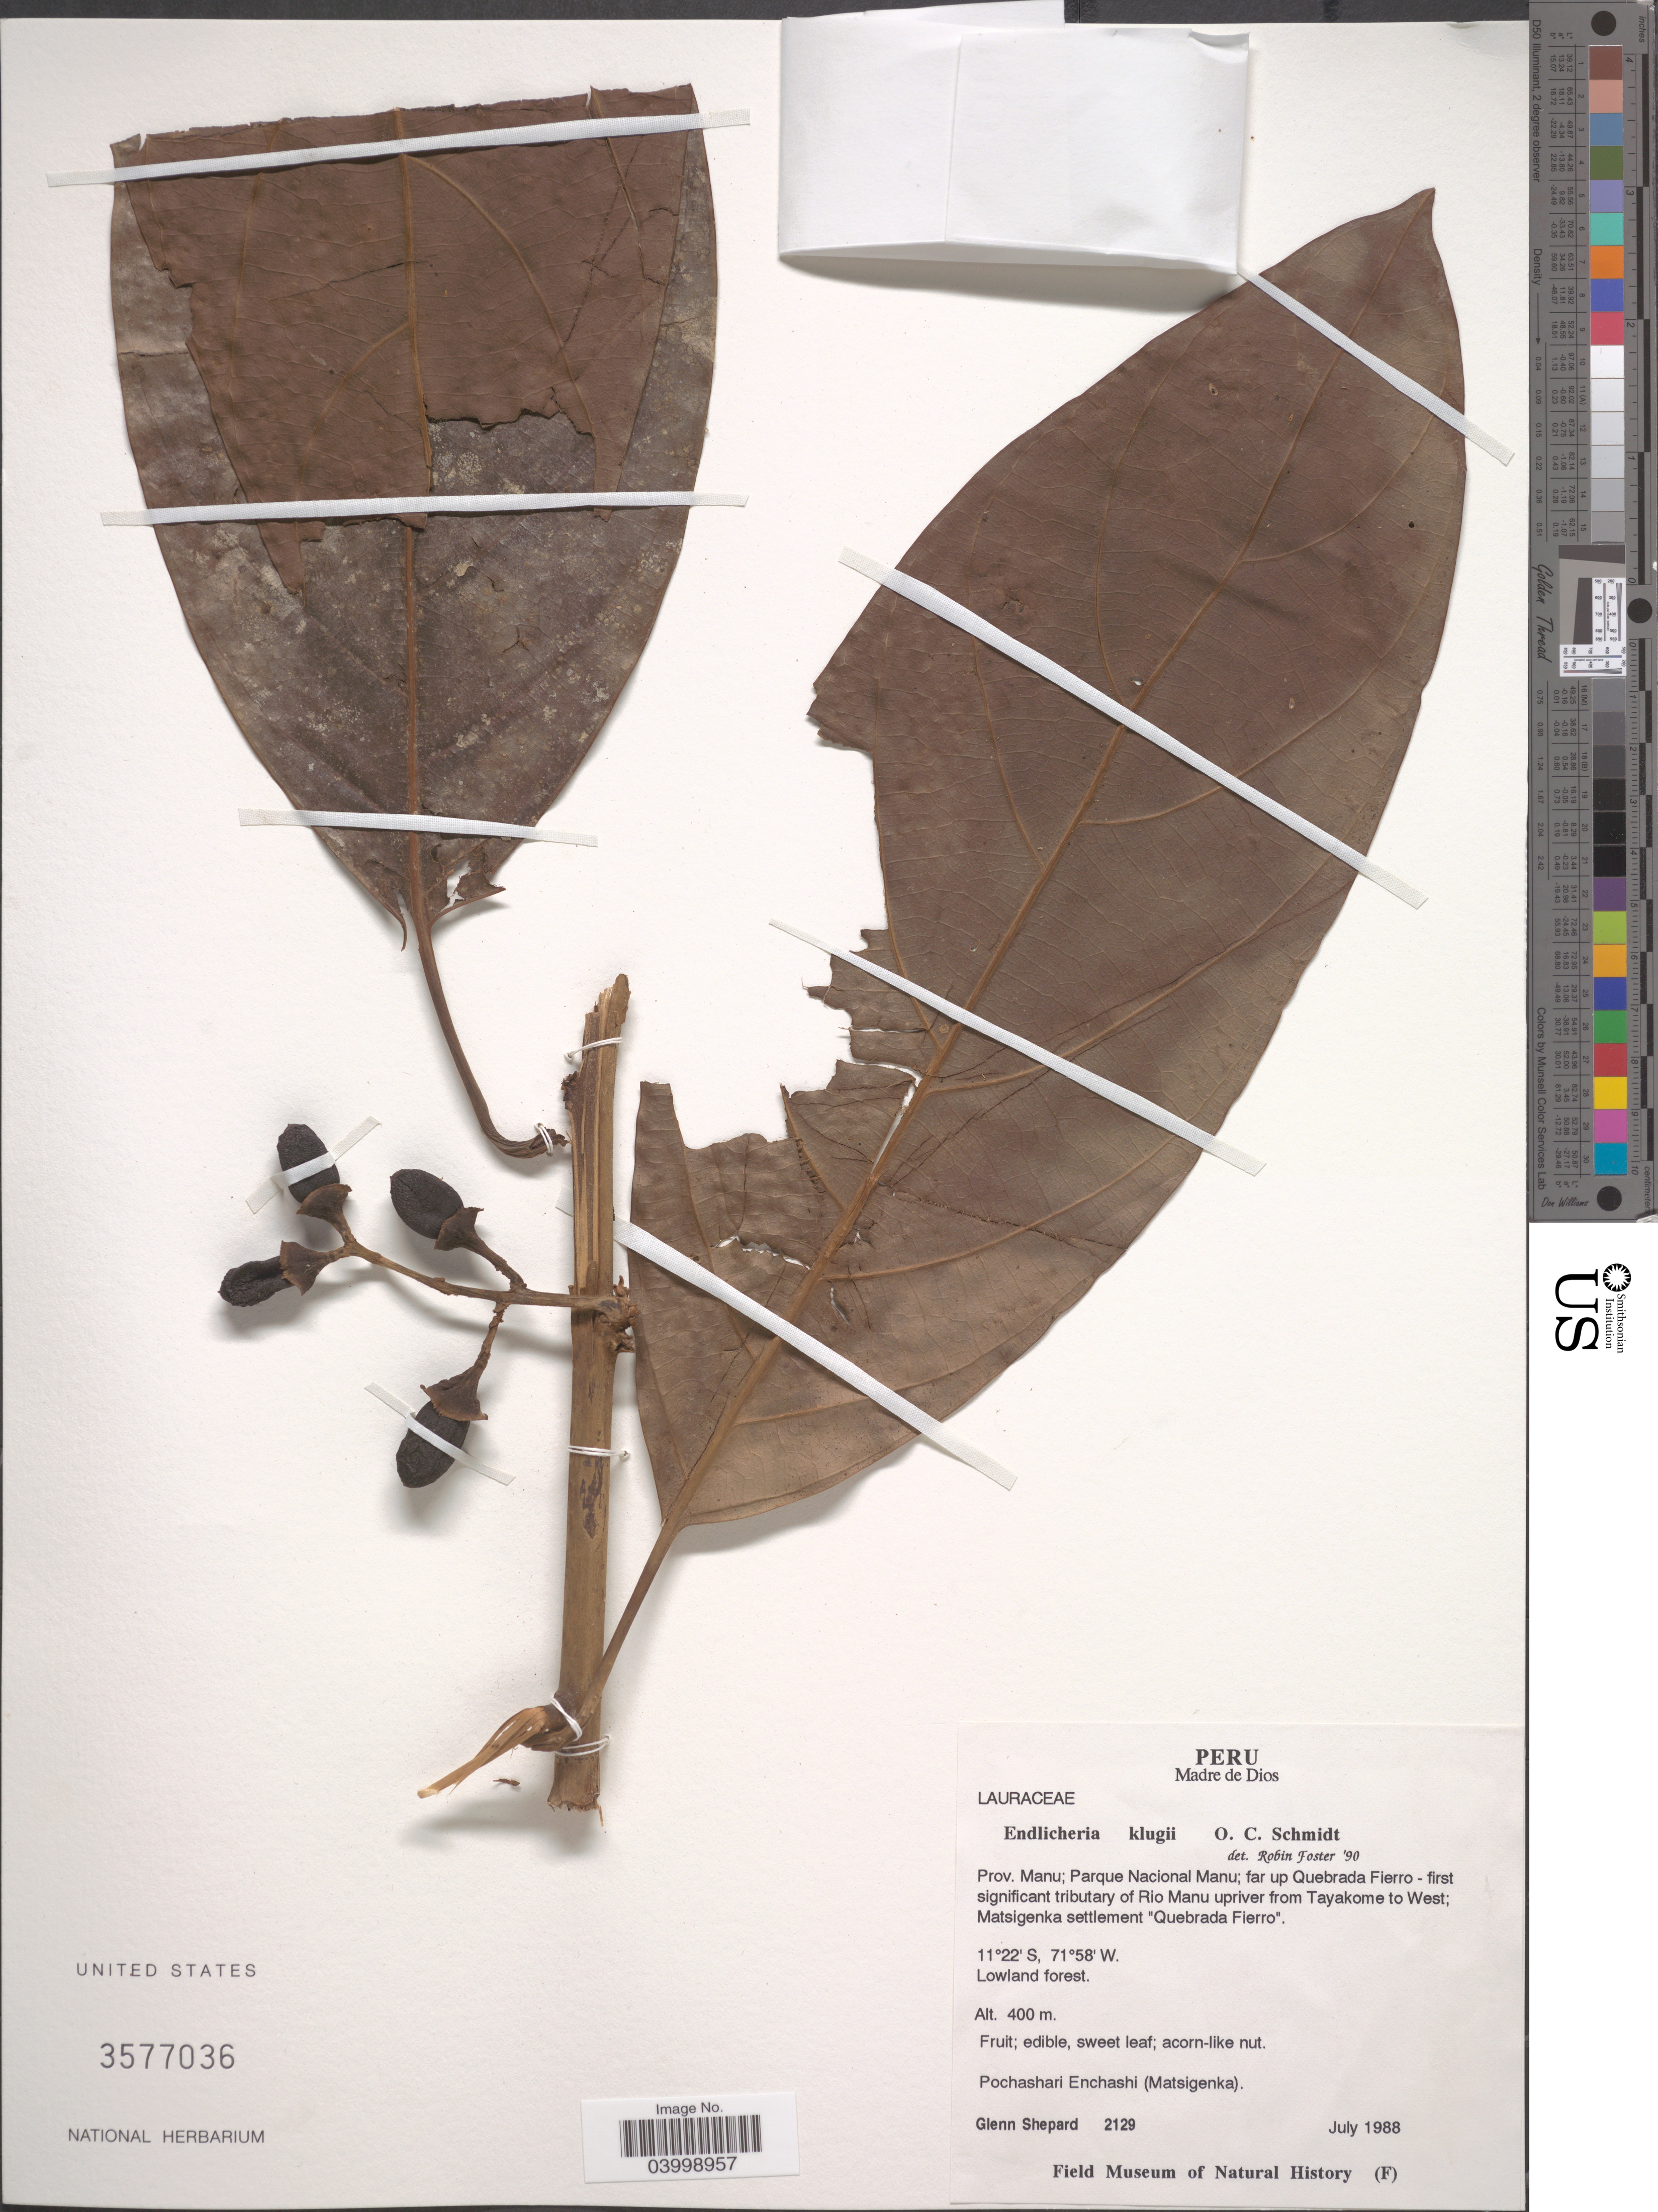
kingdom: Plantae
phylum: Tracheophyta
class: Magnoliopsida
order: Laurales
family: Lauraceae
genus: Endlicheria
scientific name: Endlicheria klugii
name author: O.C. Schmidt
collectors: G. Shepard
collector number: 2129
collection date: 1988-07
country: Peru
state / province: Madre de Dios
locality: Prov. Manu; Parque Nacional Manu; far up Quebrada Fierro- first significant tributary of Rio Manu upriver from Tayakome to West; Matsigenka settlement "Quebrada Fierro".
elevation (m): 400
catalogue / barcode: US 3577036